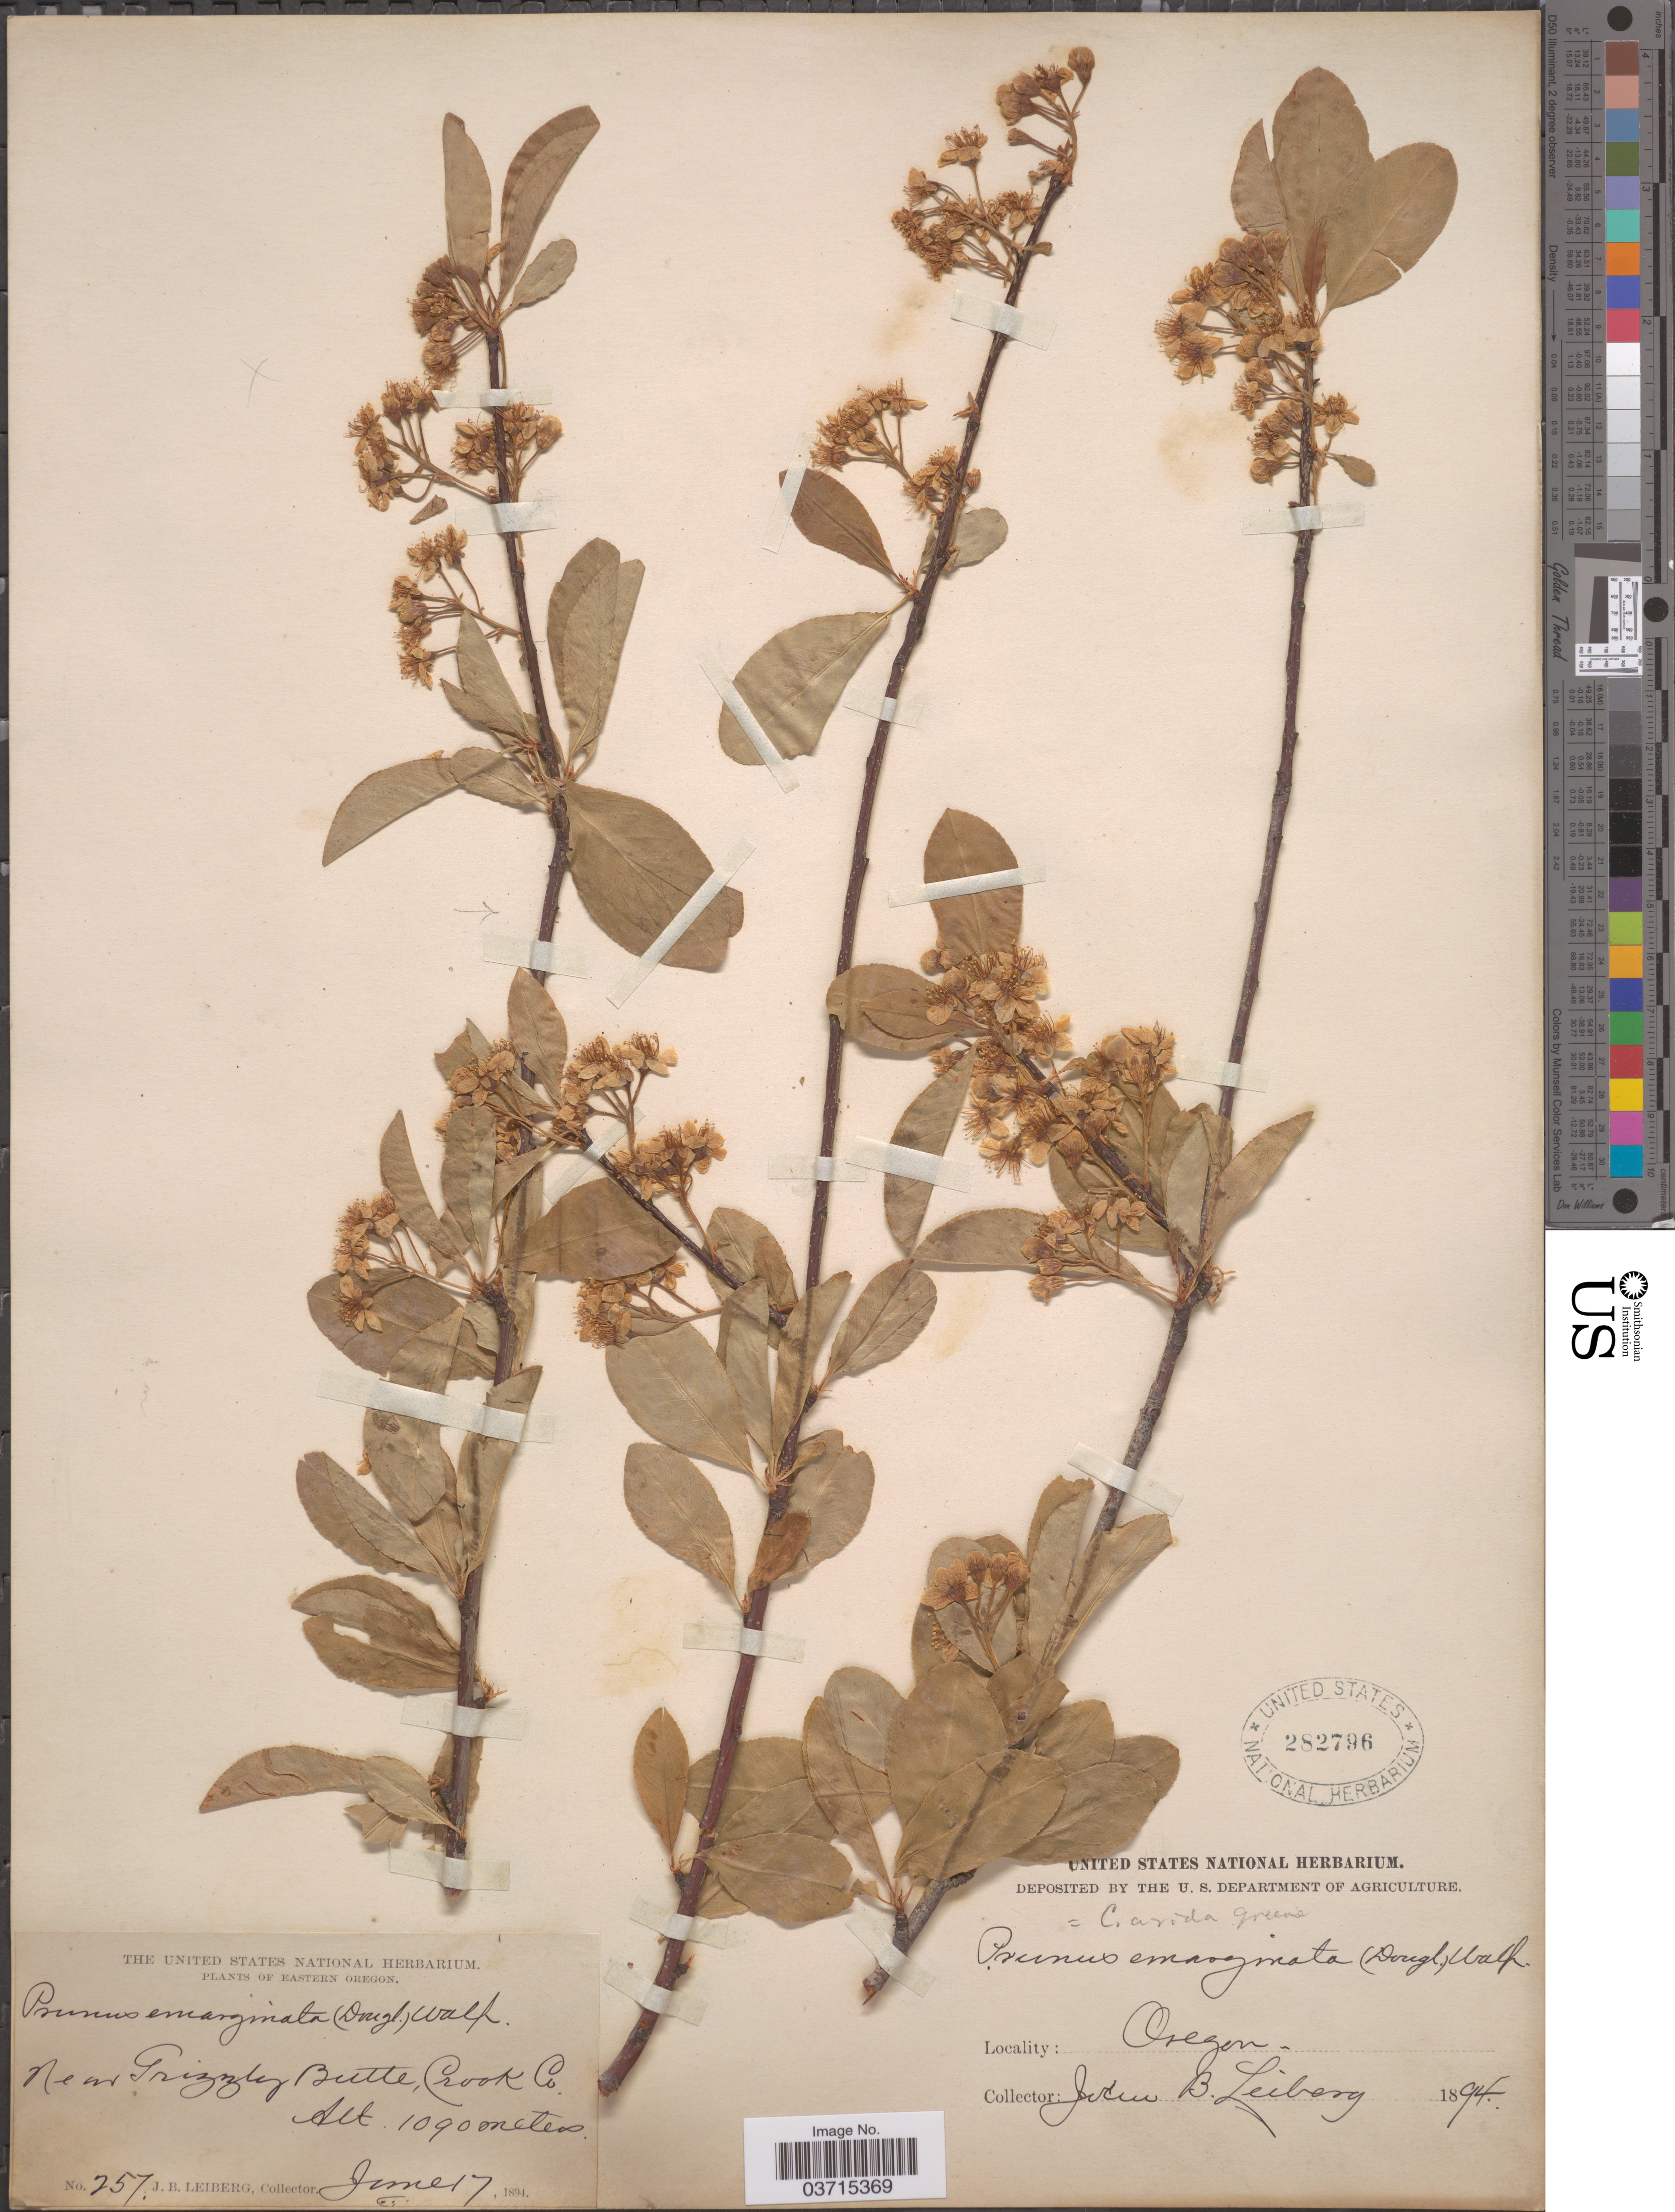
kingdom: Plantae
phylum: Tracheophyta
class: Magnoliopsida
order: Rosales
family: Rosaceae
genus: Prunus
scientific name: Prunus aridus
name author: Greene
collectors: J. B. Leiberg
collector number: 257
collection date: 1894-06-17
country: United States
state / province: Oregon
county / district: Crook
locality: Eastern Oregon. Near Grizzly Butte, Crook Co.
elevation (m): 1090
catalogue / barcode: US 282796